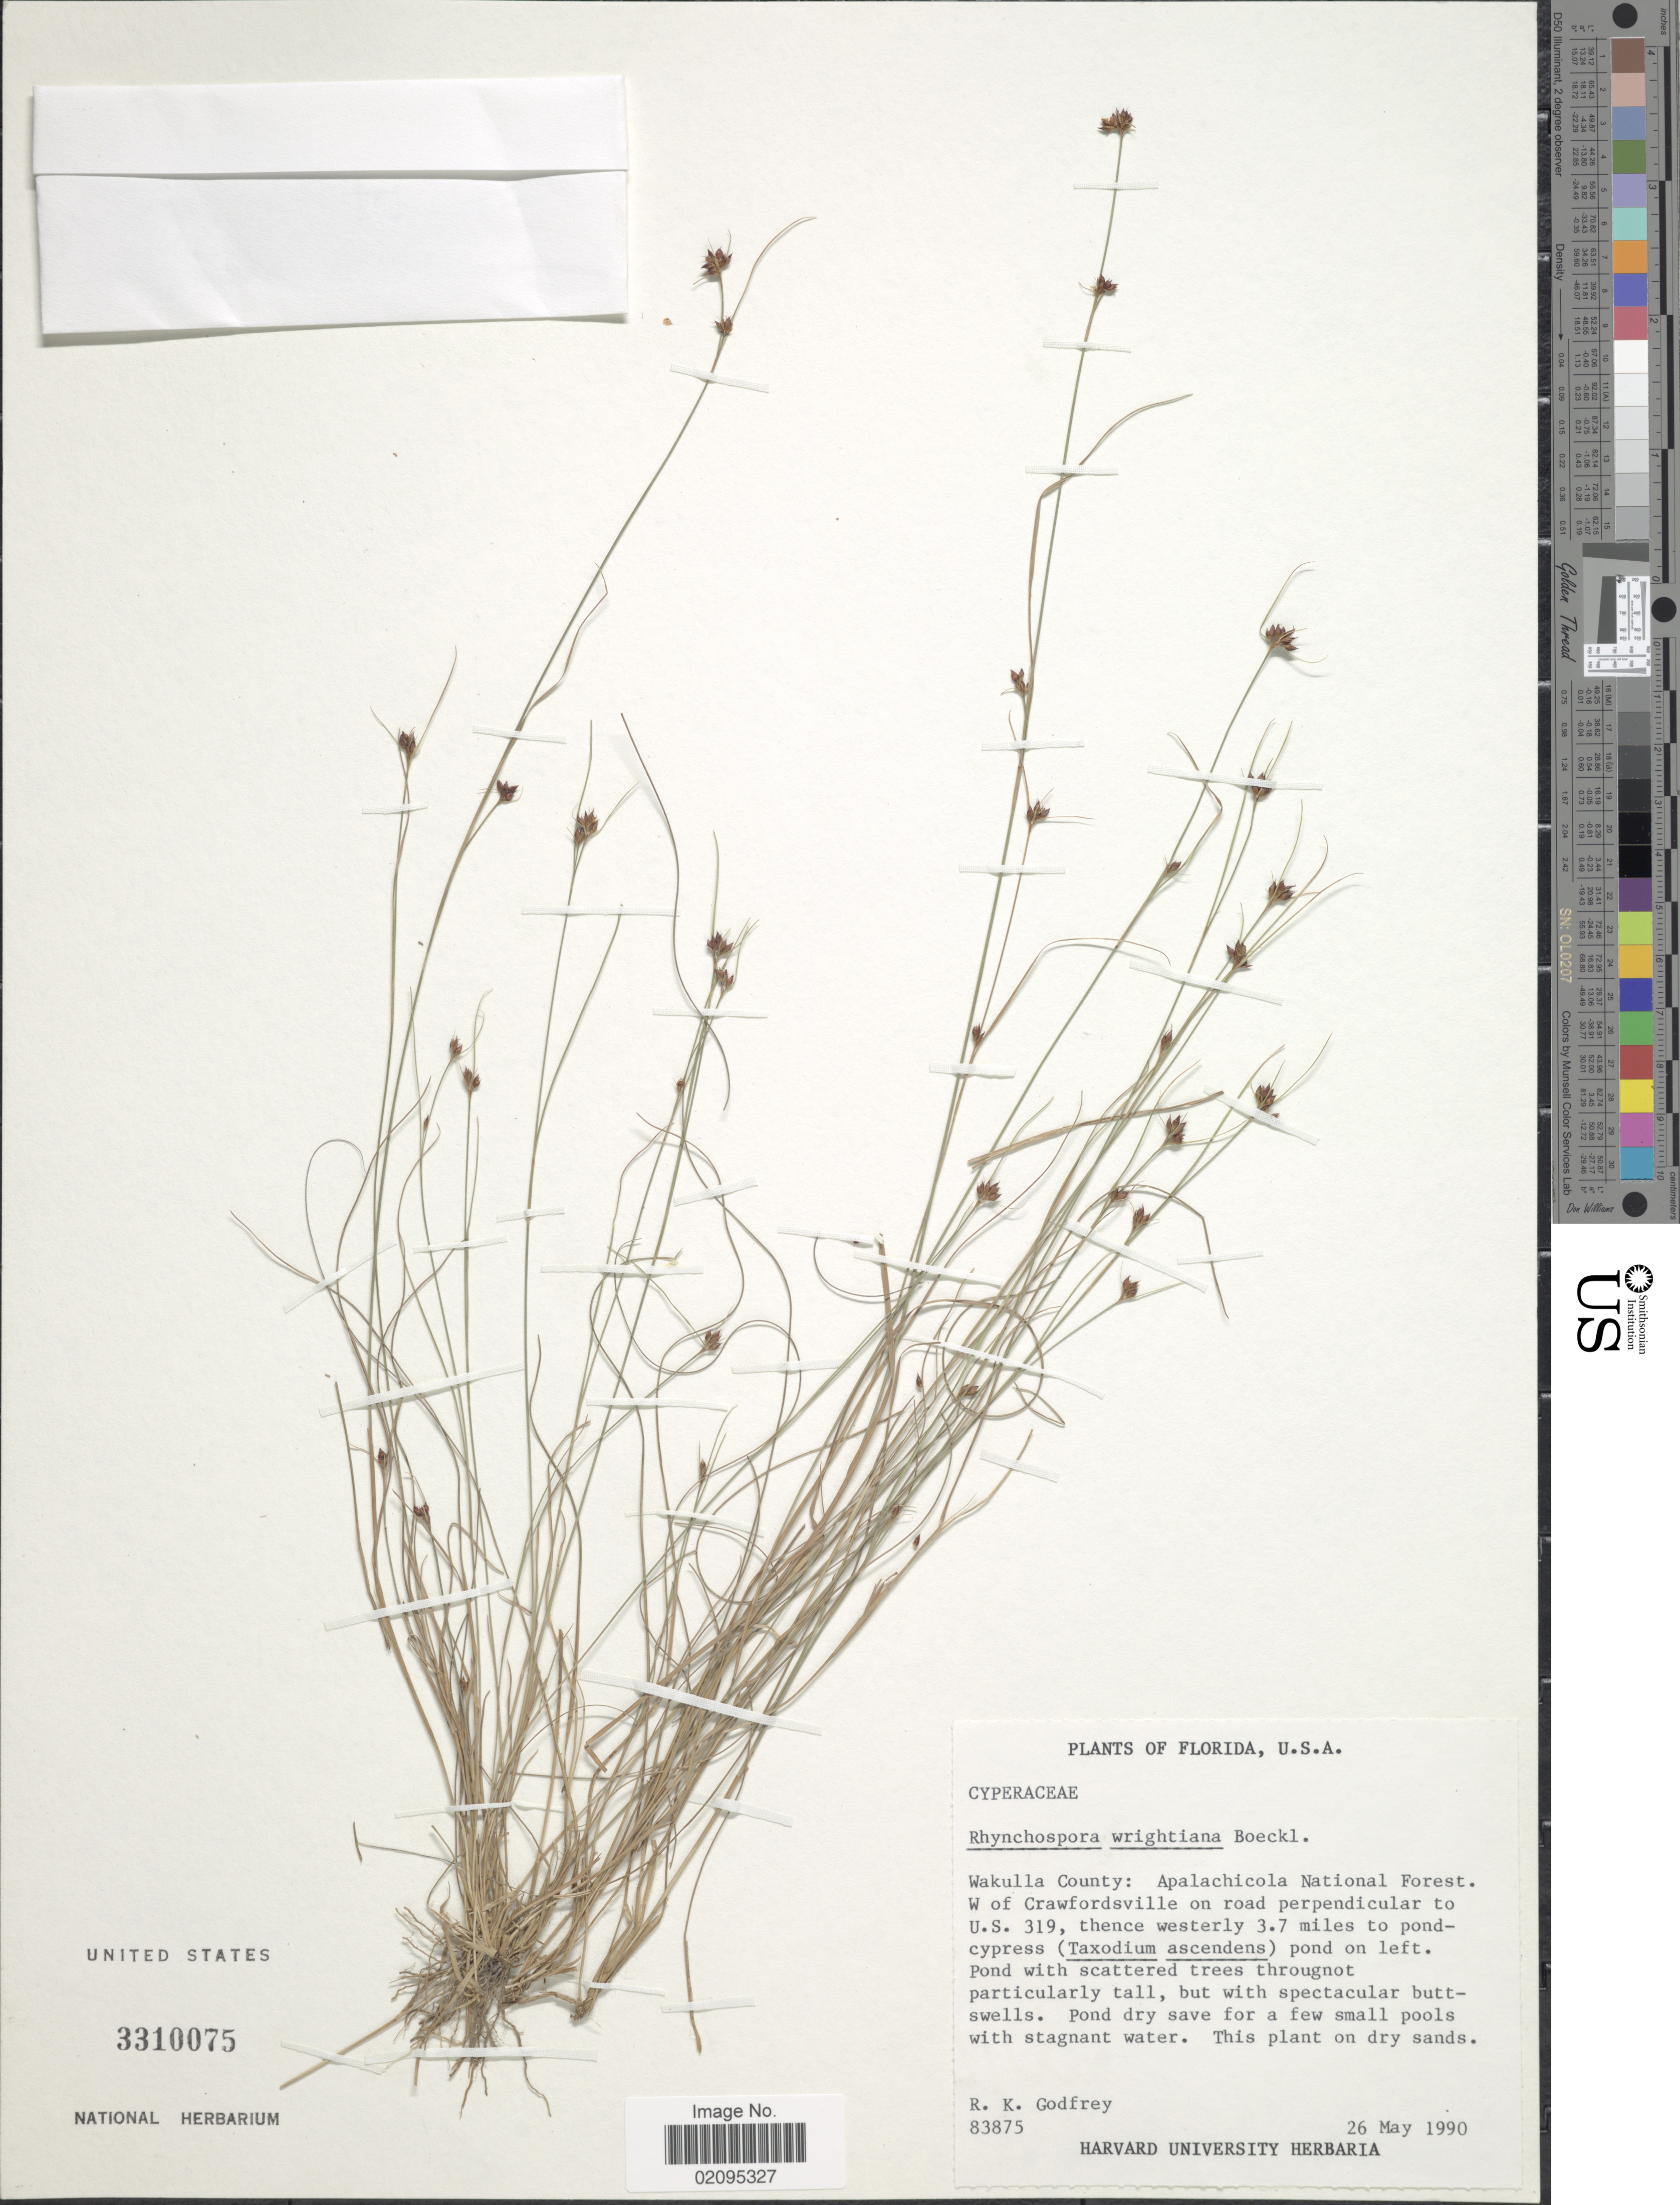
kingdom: Plantae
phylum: Tracheophyta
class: Liliopsida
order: Poales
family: Cyperaceae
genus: Rhynchospora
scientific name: Rhynchospora wrightiana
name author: Boeckeler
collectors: R. K. Godfrey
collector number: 83875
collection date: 1990-05-26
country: United States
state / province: Florida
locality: Wakulla County: Apalachicola National Forest, W. of Crawfordsville on road perpendicular to U.S. 319, thence westerly 3.7 miles to pond cypress pond on left.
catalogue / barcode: US 3310075